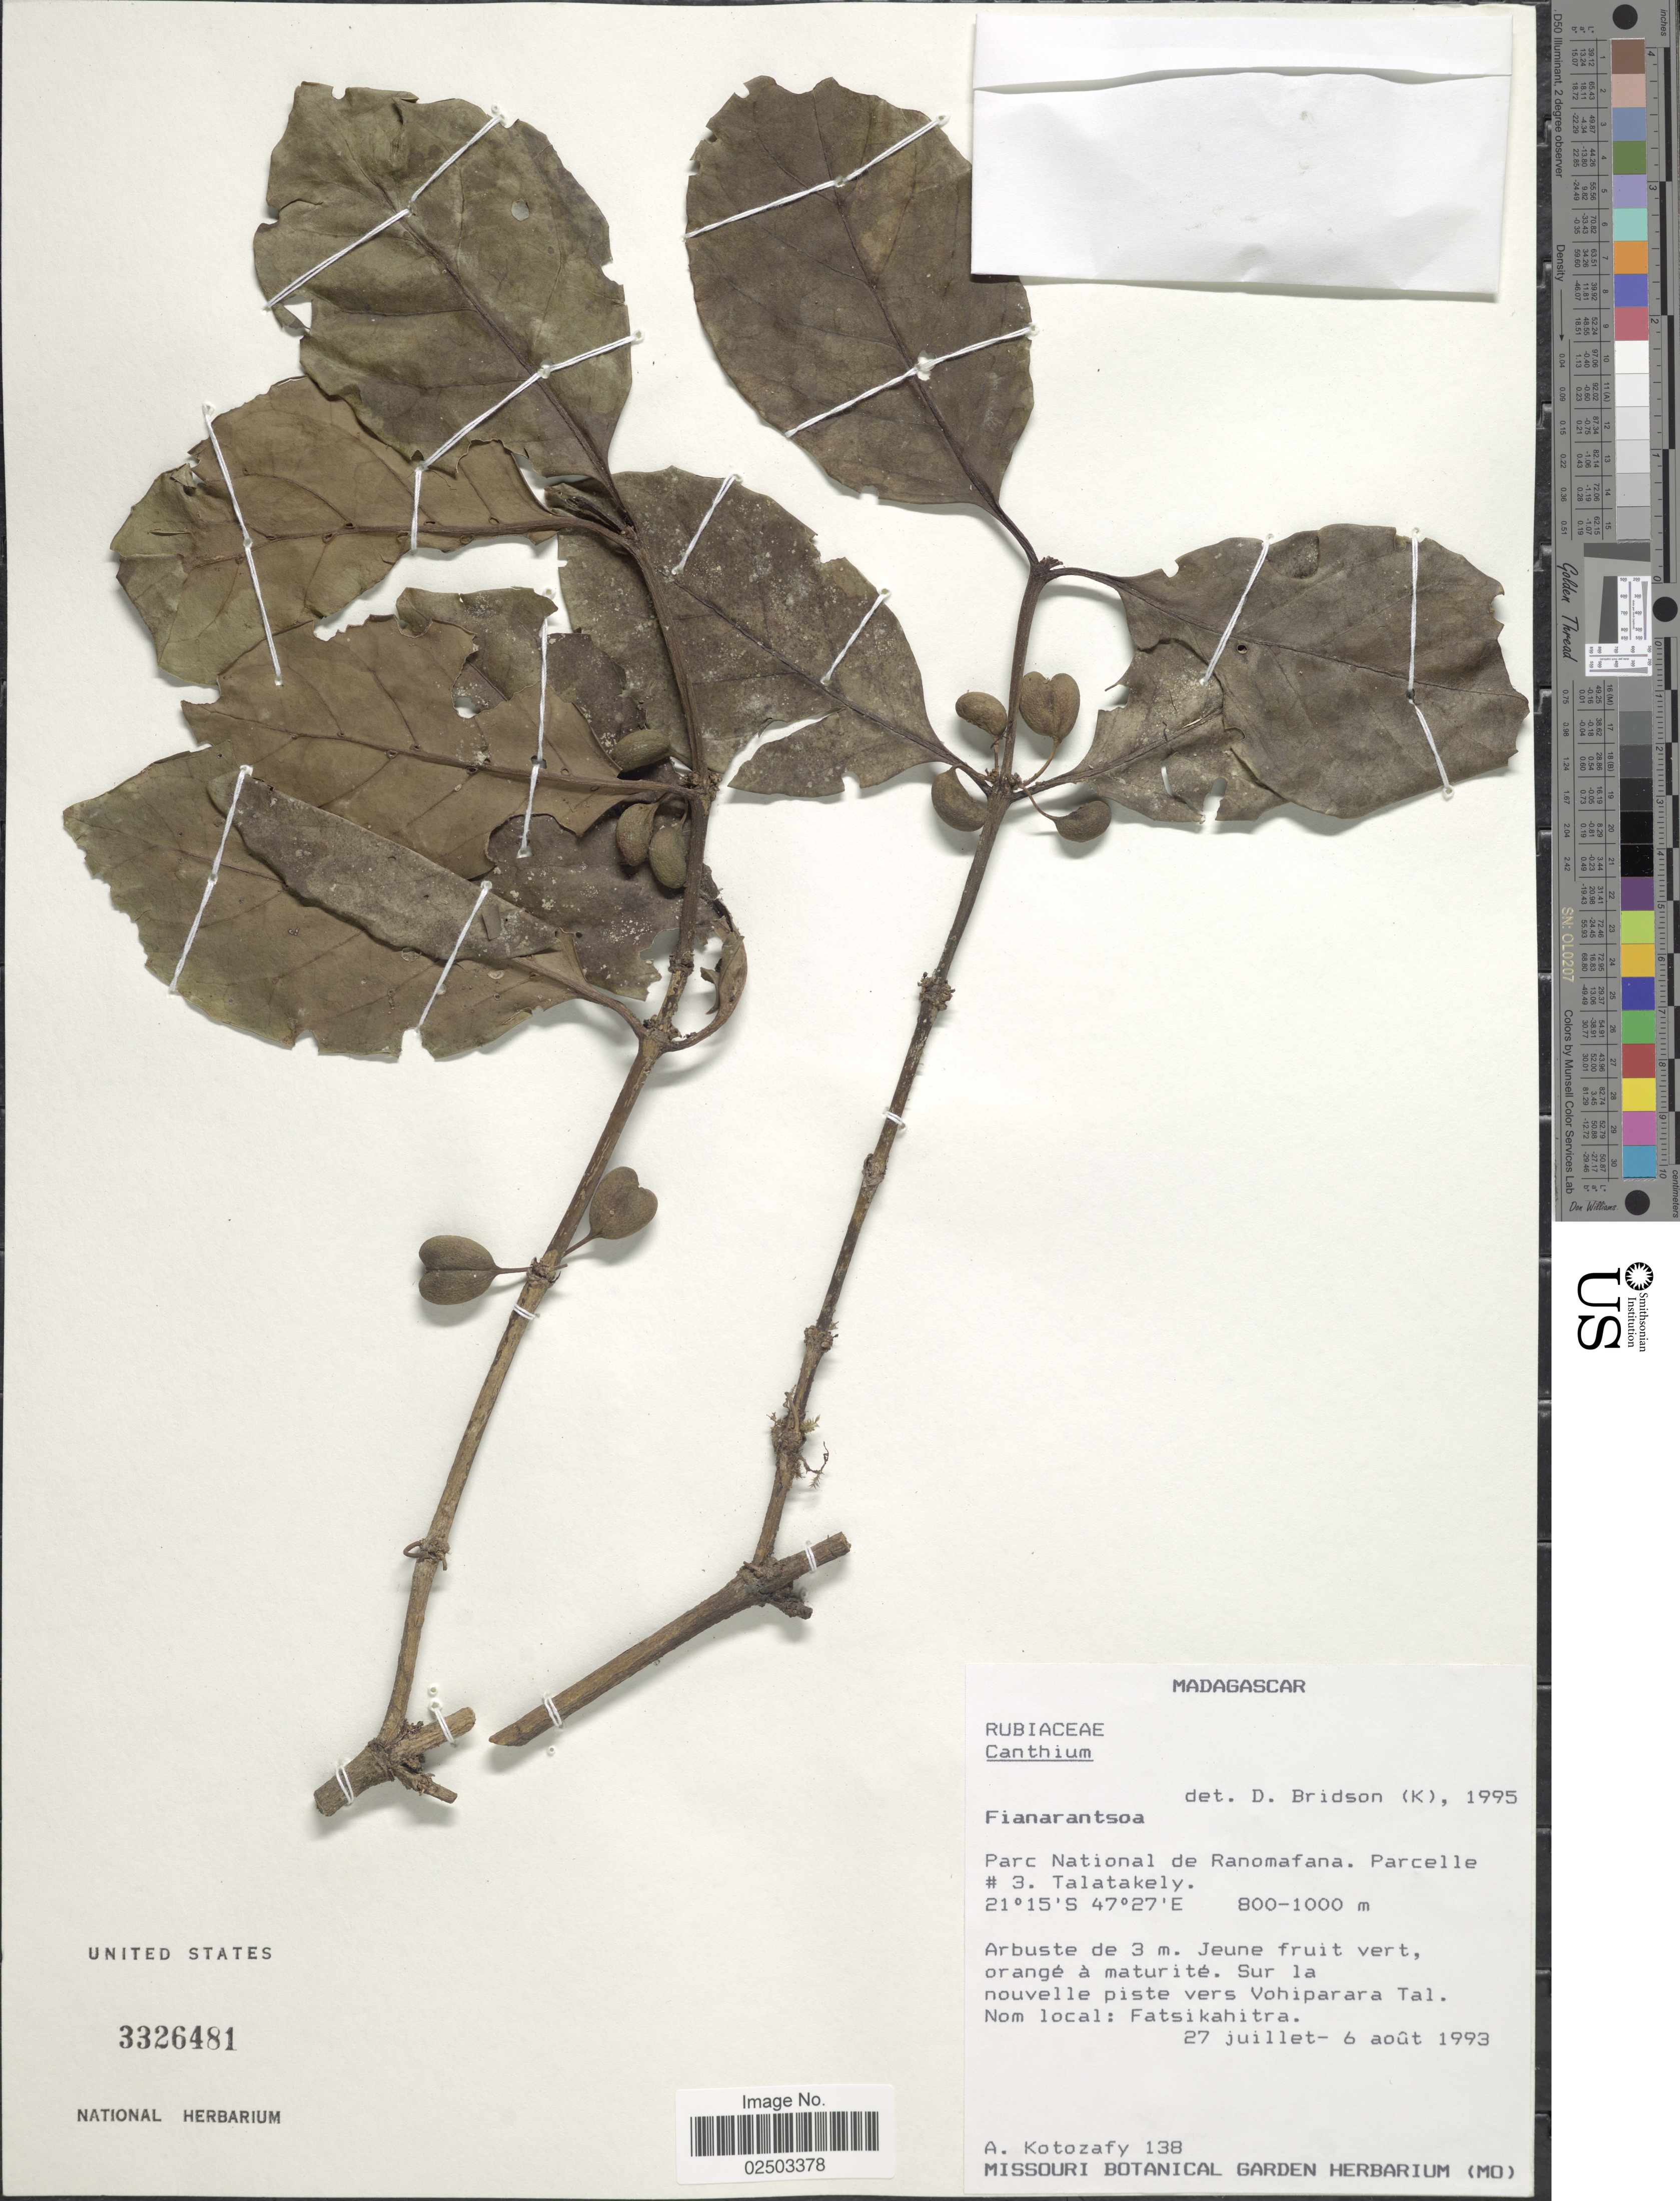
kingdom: Plantae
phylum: Tracheophyta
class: Magnoliopsida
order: Gentianales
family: Rubiaceae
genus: Bridsonia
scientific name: Bridsonia chamaedendrum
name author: (Kuntze) Verstraete & A.E. van Wyk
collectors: A. Kotozafy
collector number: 138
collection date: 1993-07-27/1993-08-06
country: Madagascar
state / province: Vatovavy Fitovinany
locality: Parc National de Ranomafana, Parcelle 3, Talatakely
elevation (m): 800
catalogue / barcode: US 3326481